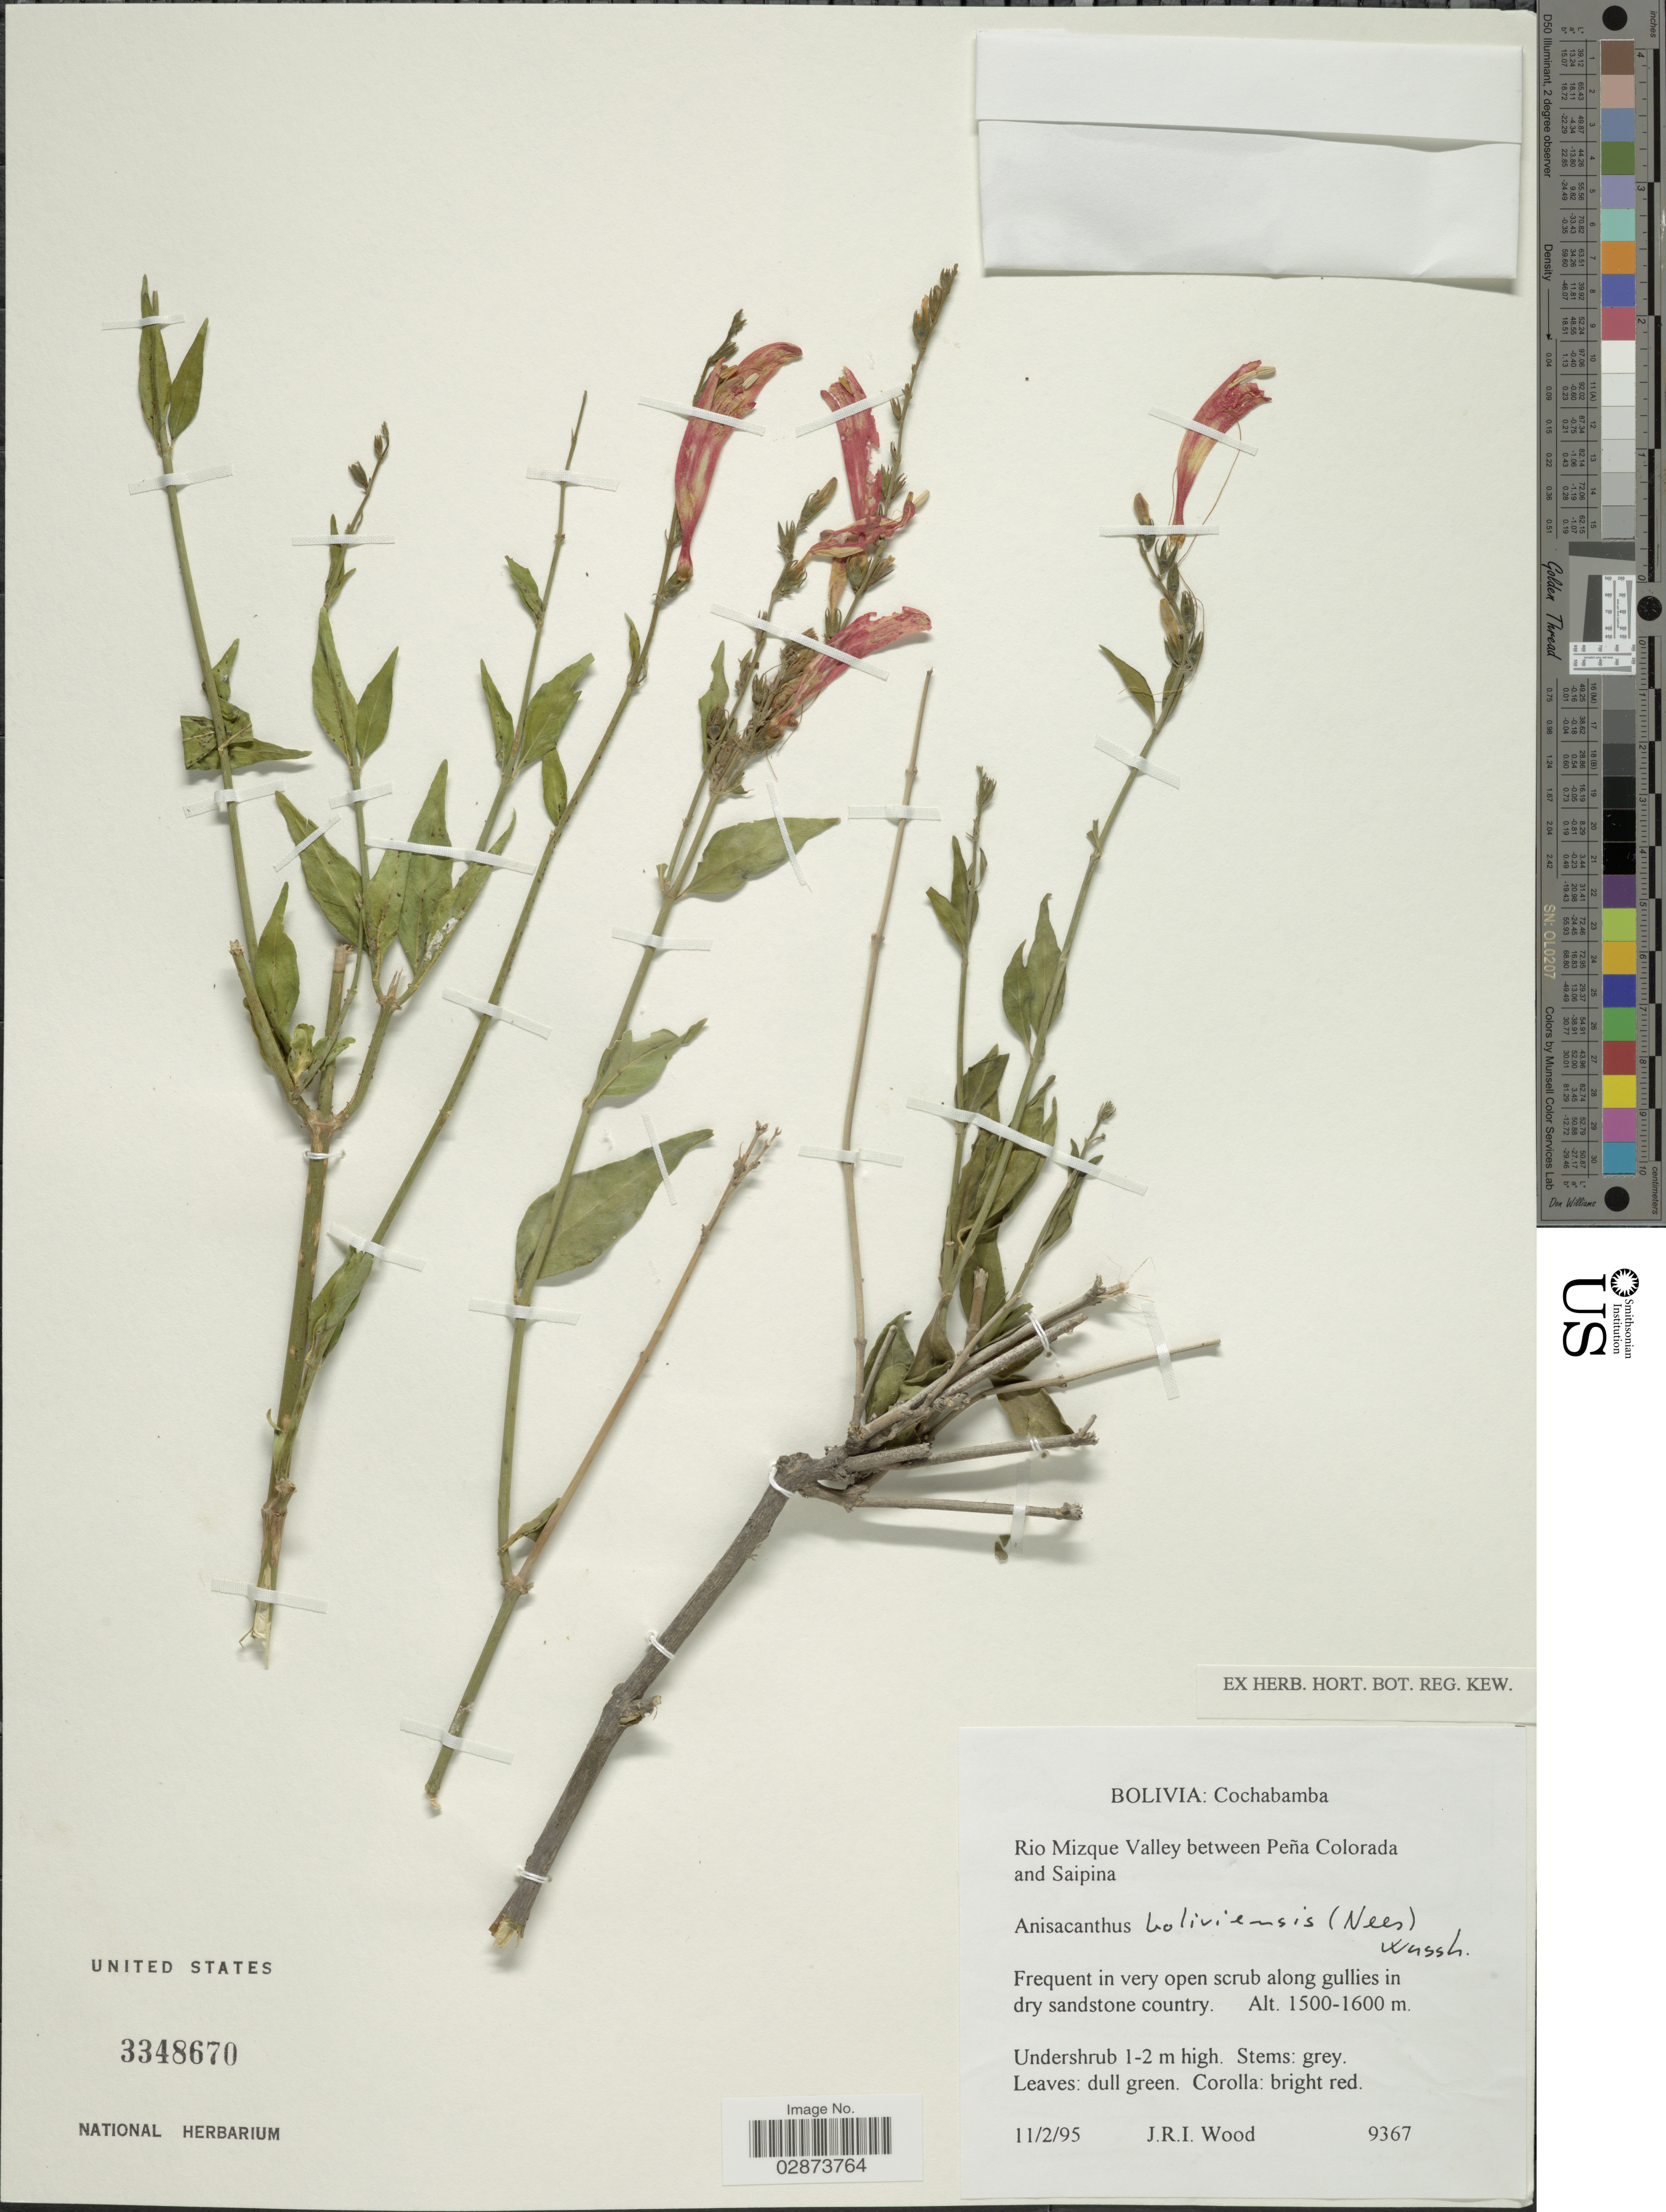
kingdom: Plantae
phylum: Tracheophyta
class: Magnoliopsida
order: Lamiales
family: Acanthaceae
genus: Thyrsacanthus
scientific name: Thyrsacanthus boliviensis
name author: (Nees) A.L.A. Côrtes & Rapini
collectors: J. R. I. Wood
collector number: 9367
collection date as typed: Transcribed d/m/y: 11/2/95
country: Bolivia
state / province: Cochabamba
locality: Rio Mizque Valley between Peña Colorada and Saipina.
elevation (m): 1500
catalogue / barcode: US 3348670